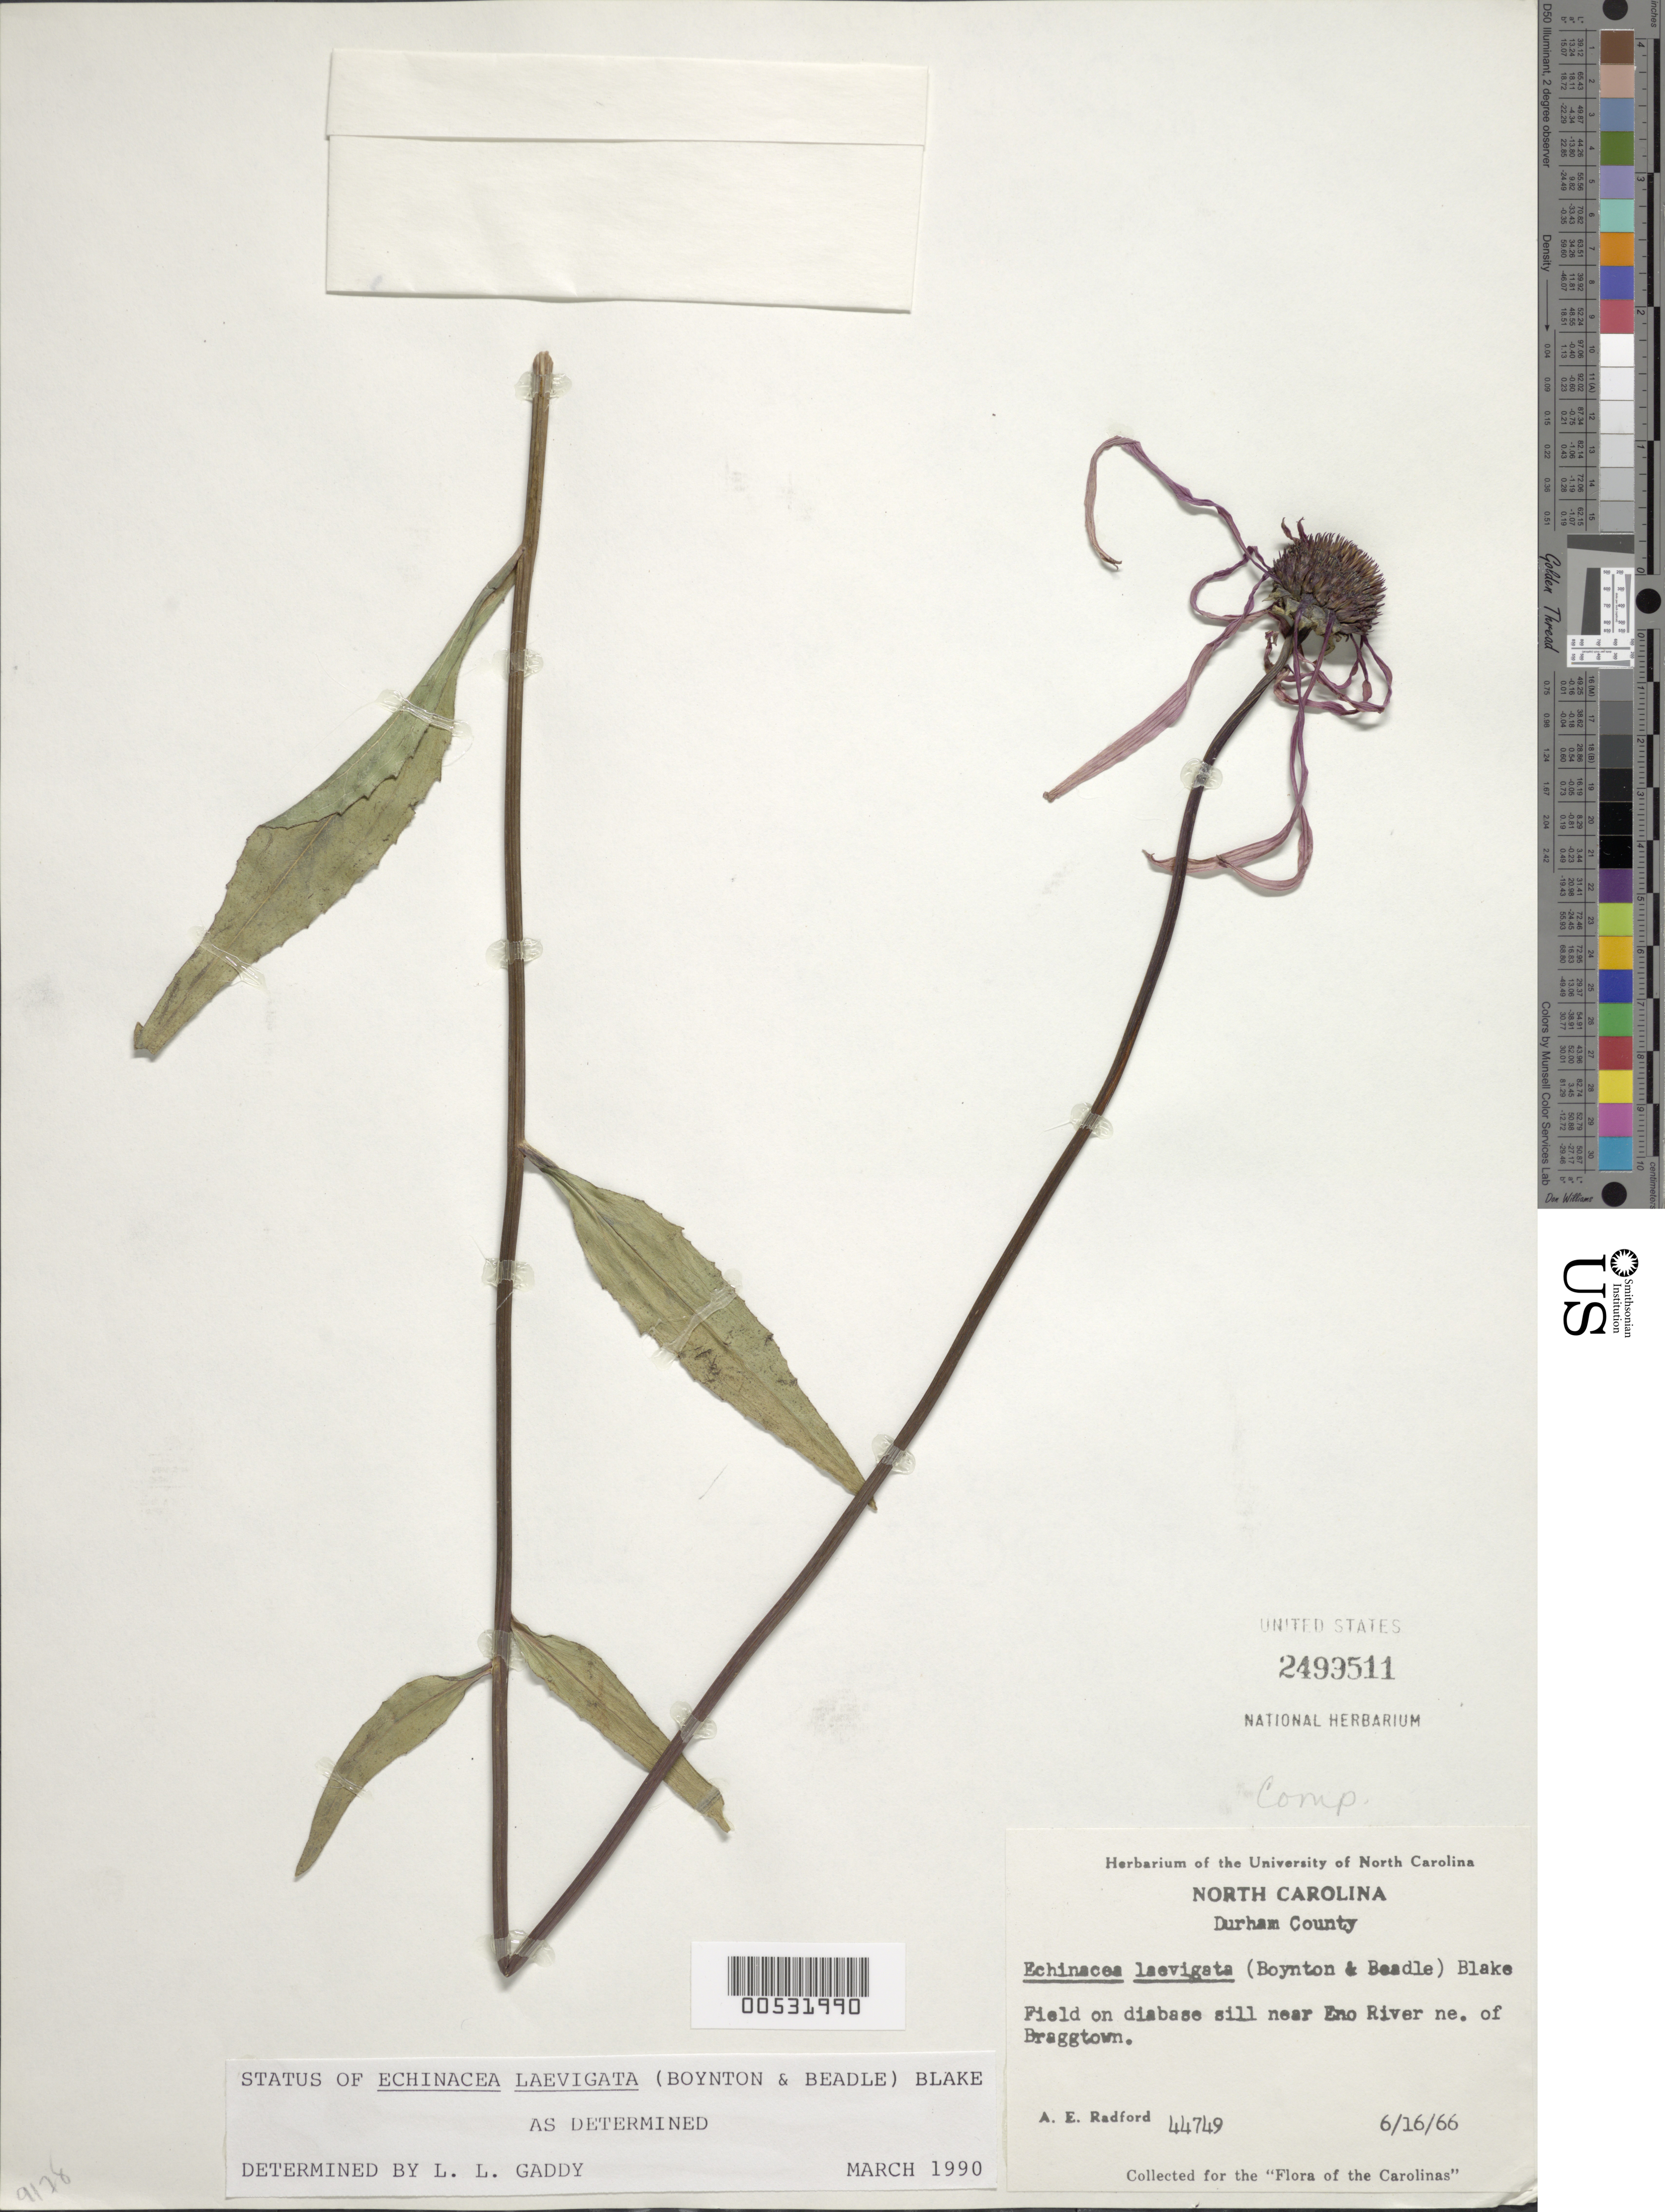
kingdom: Plantae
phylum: Tracheophyta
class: Magnoliopsida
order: Asterales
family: Asteraceae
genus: Echinacea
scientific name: Echinacea laevigata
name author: (F.E. Boynton & Beadle ex Small) S.F. Blake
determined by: Gaddy, L. L.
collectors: A. Redford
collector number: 44749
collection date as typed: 16 Jun 1966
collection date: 1966-06-16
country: United States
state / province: North Carolina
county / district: Durham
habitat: Field on diabase sill.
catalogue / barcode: US 2499511